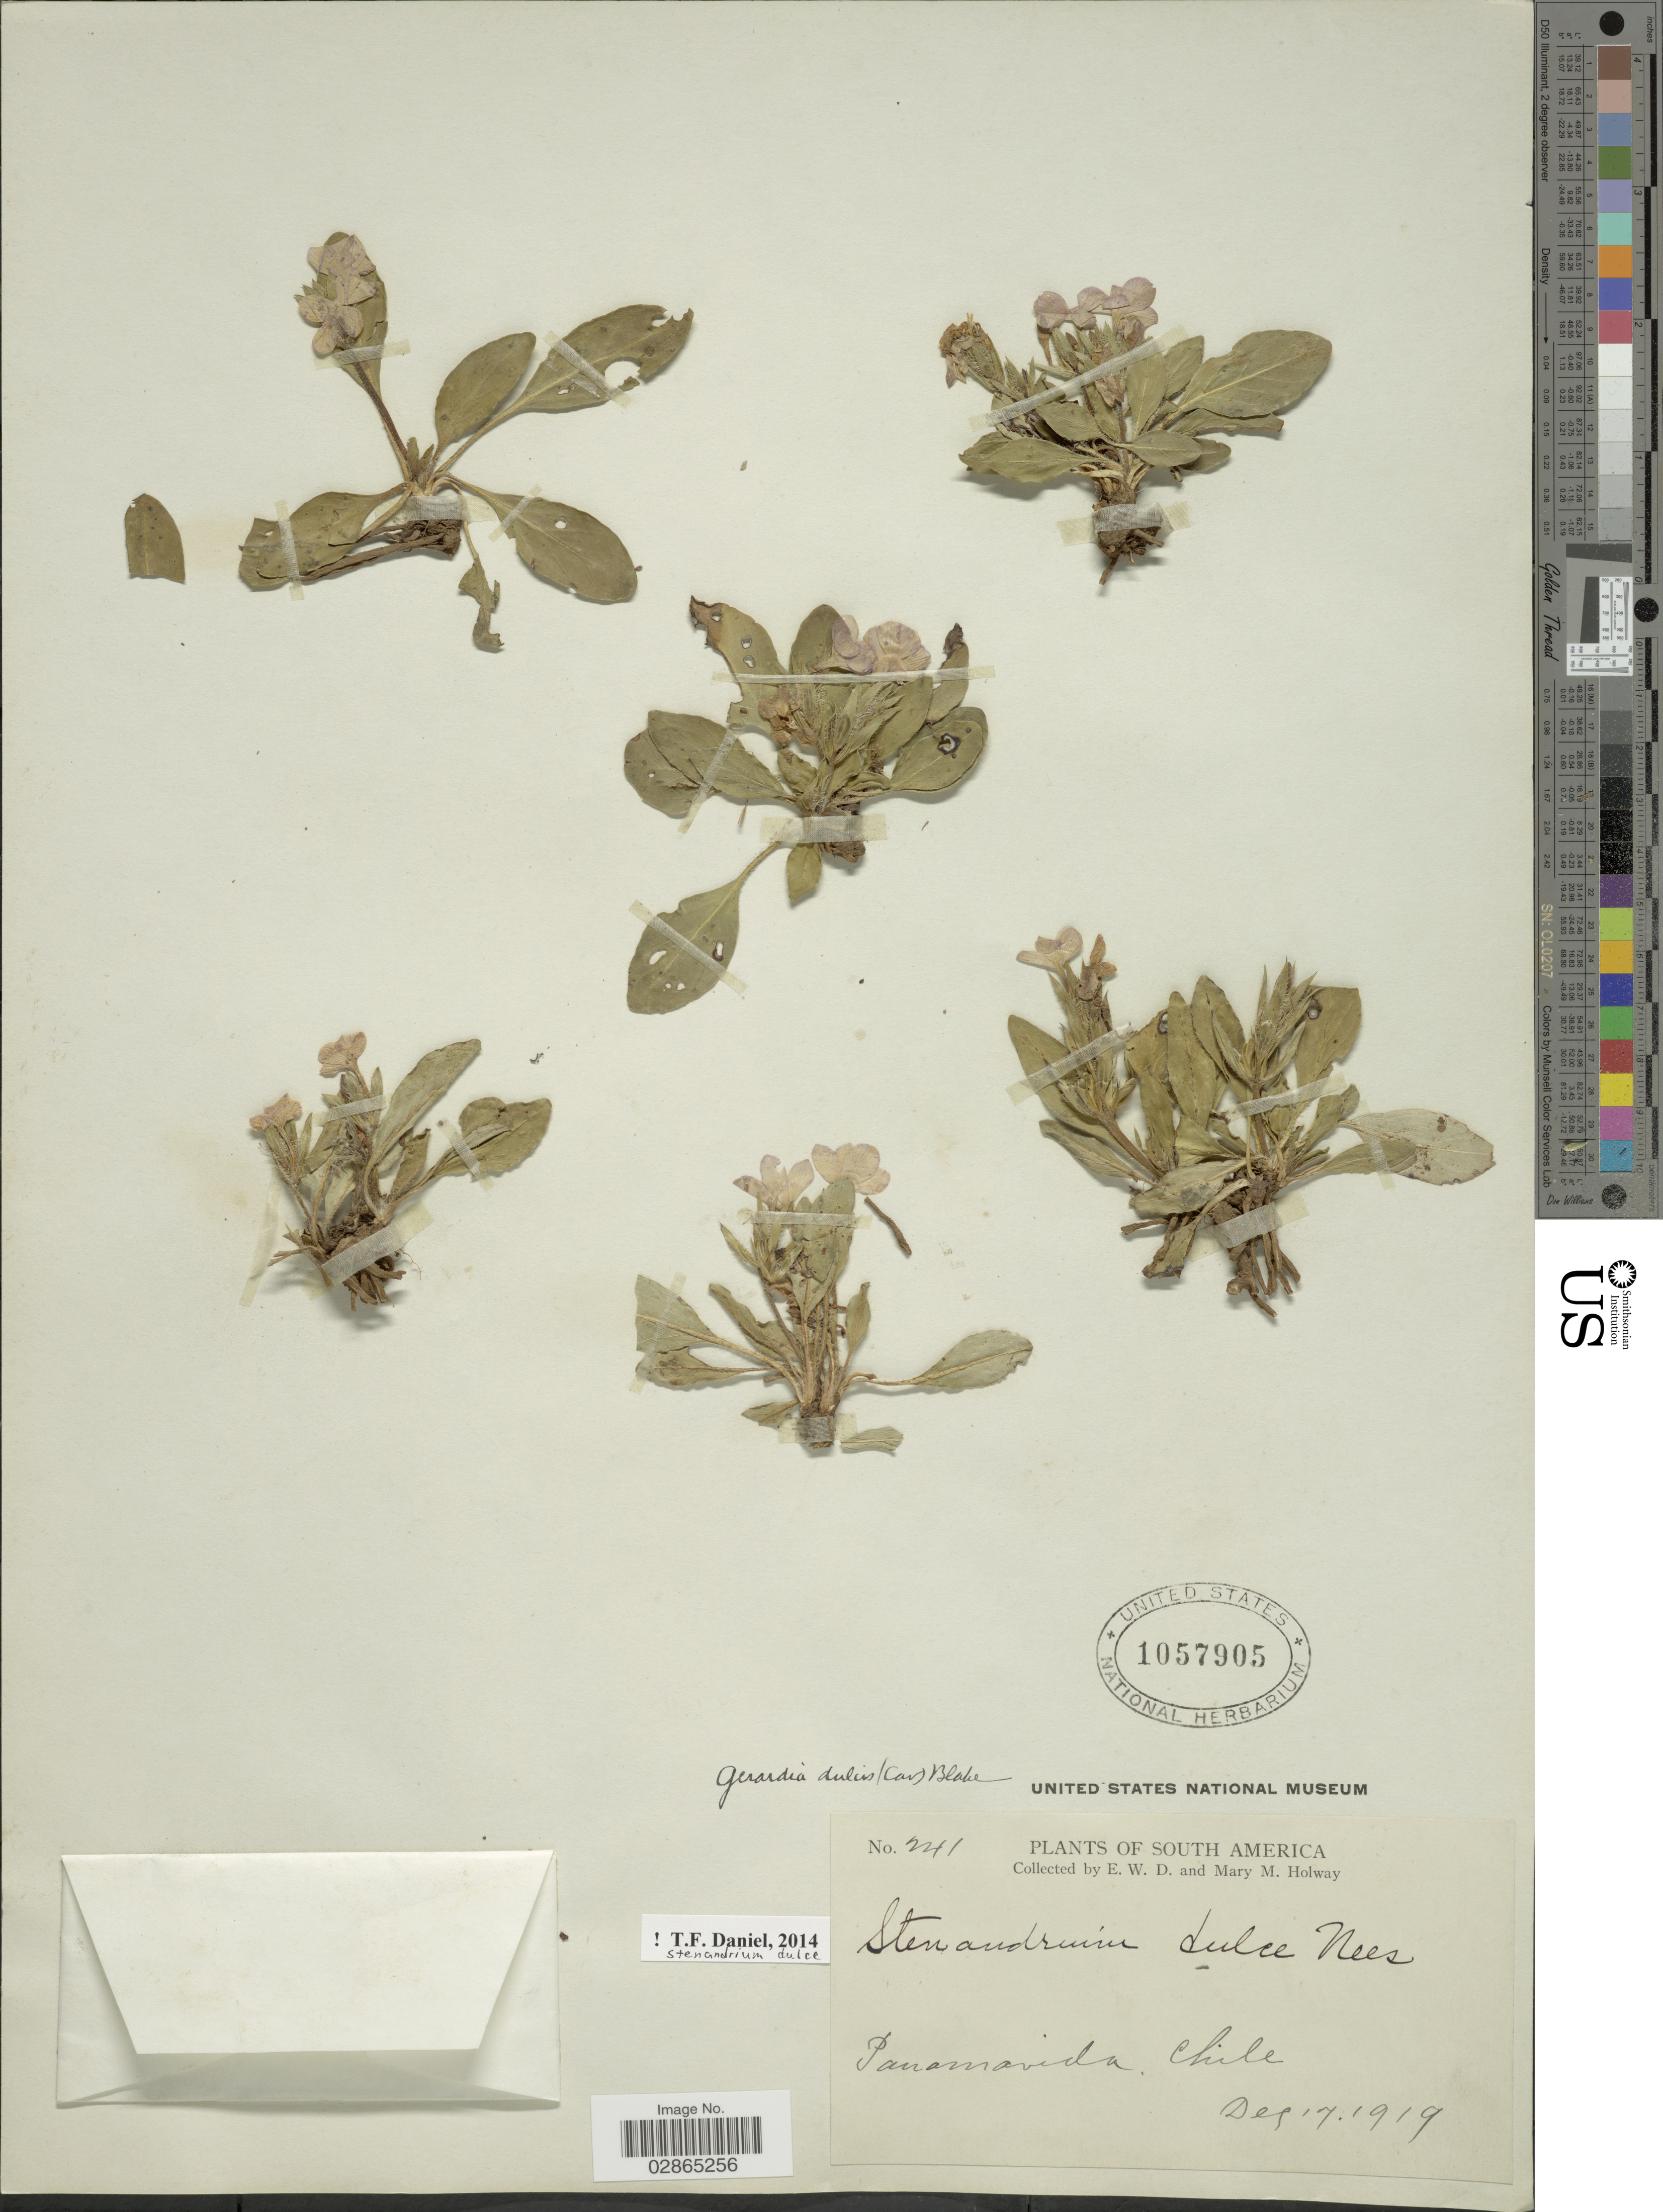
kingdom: Plantae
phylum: Tracheophyta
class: Magnoliopsida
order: Lamiales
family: Acanthaceae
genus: Stenandrium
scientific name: Stenandrium dulce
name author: (Cav.) Nees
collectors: E. W. D. Holway & M. M. Holway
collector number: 241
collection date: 1919-12-17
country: Chile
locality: Panimavida.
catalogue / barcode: US 1057905